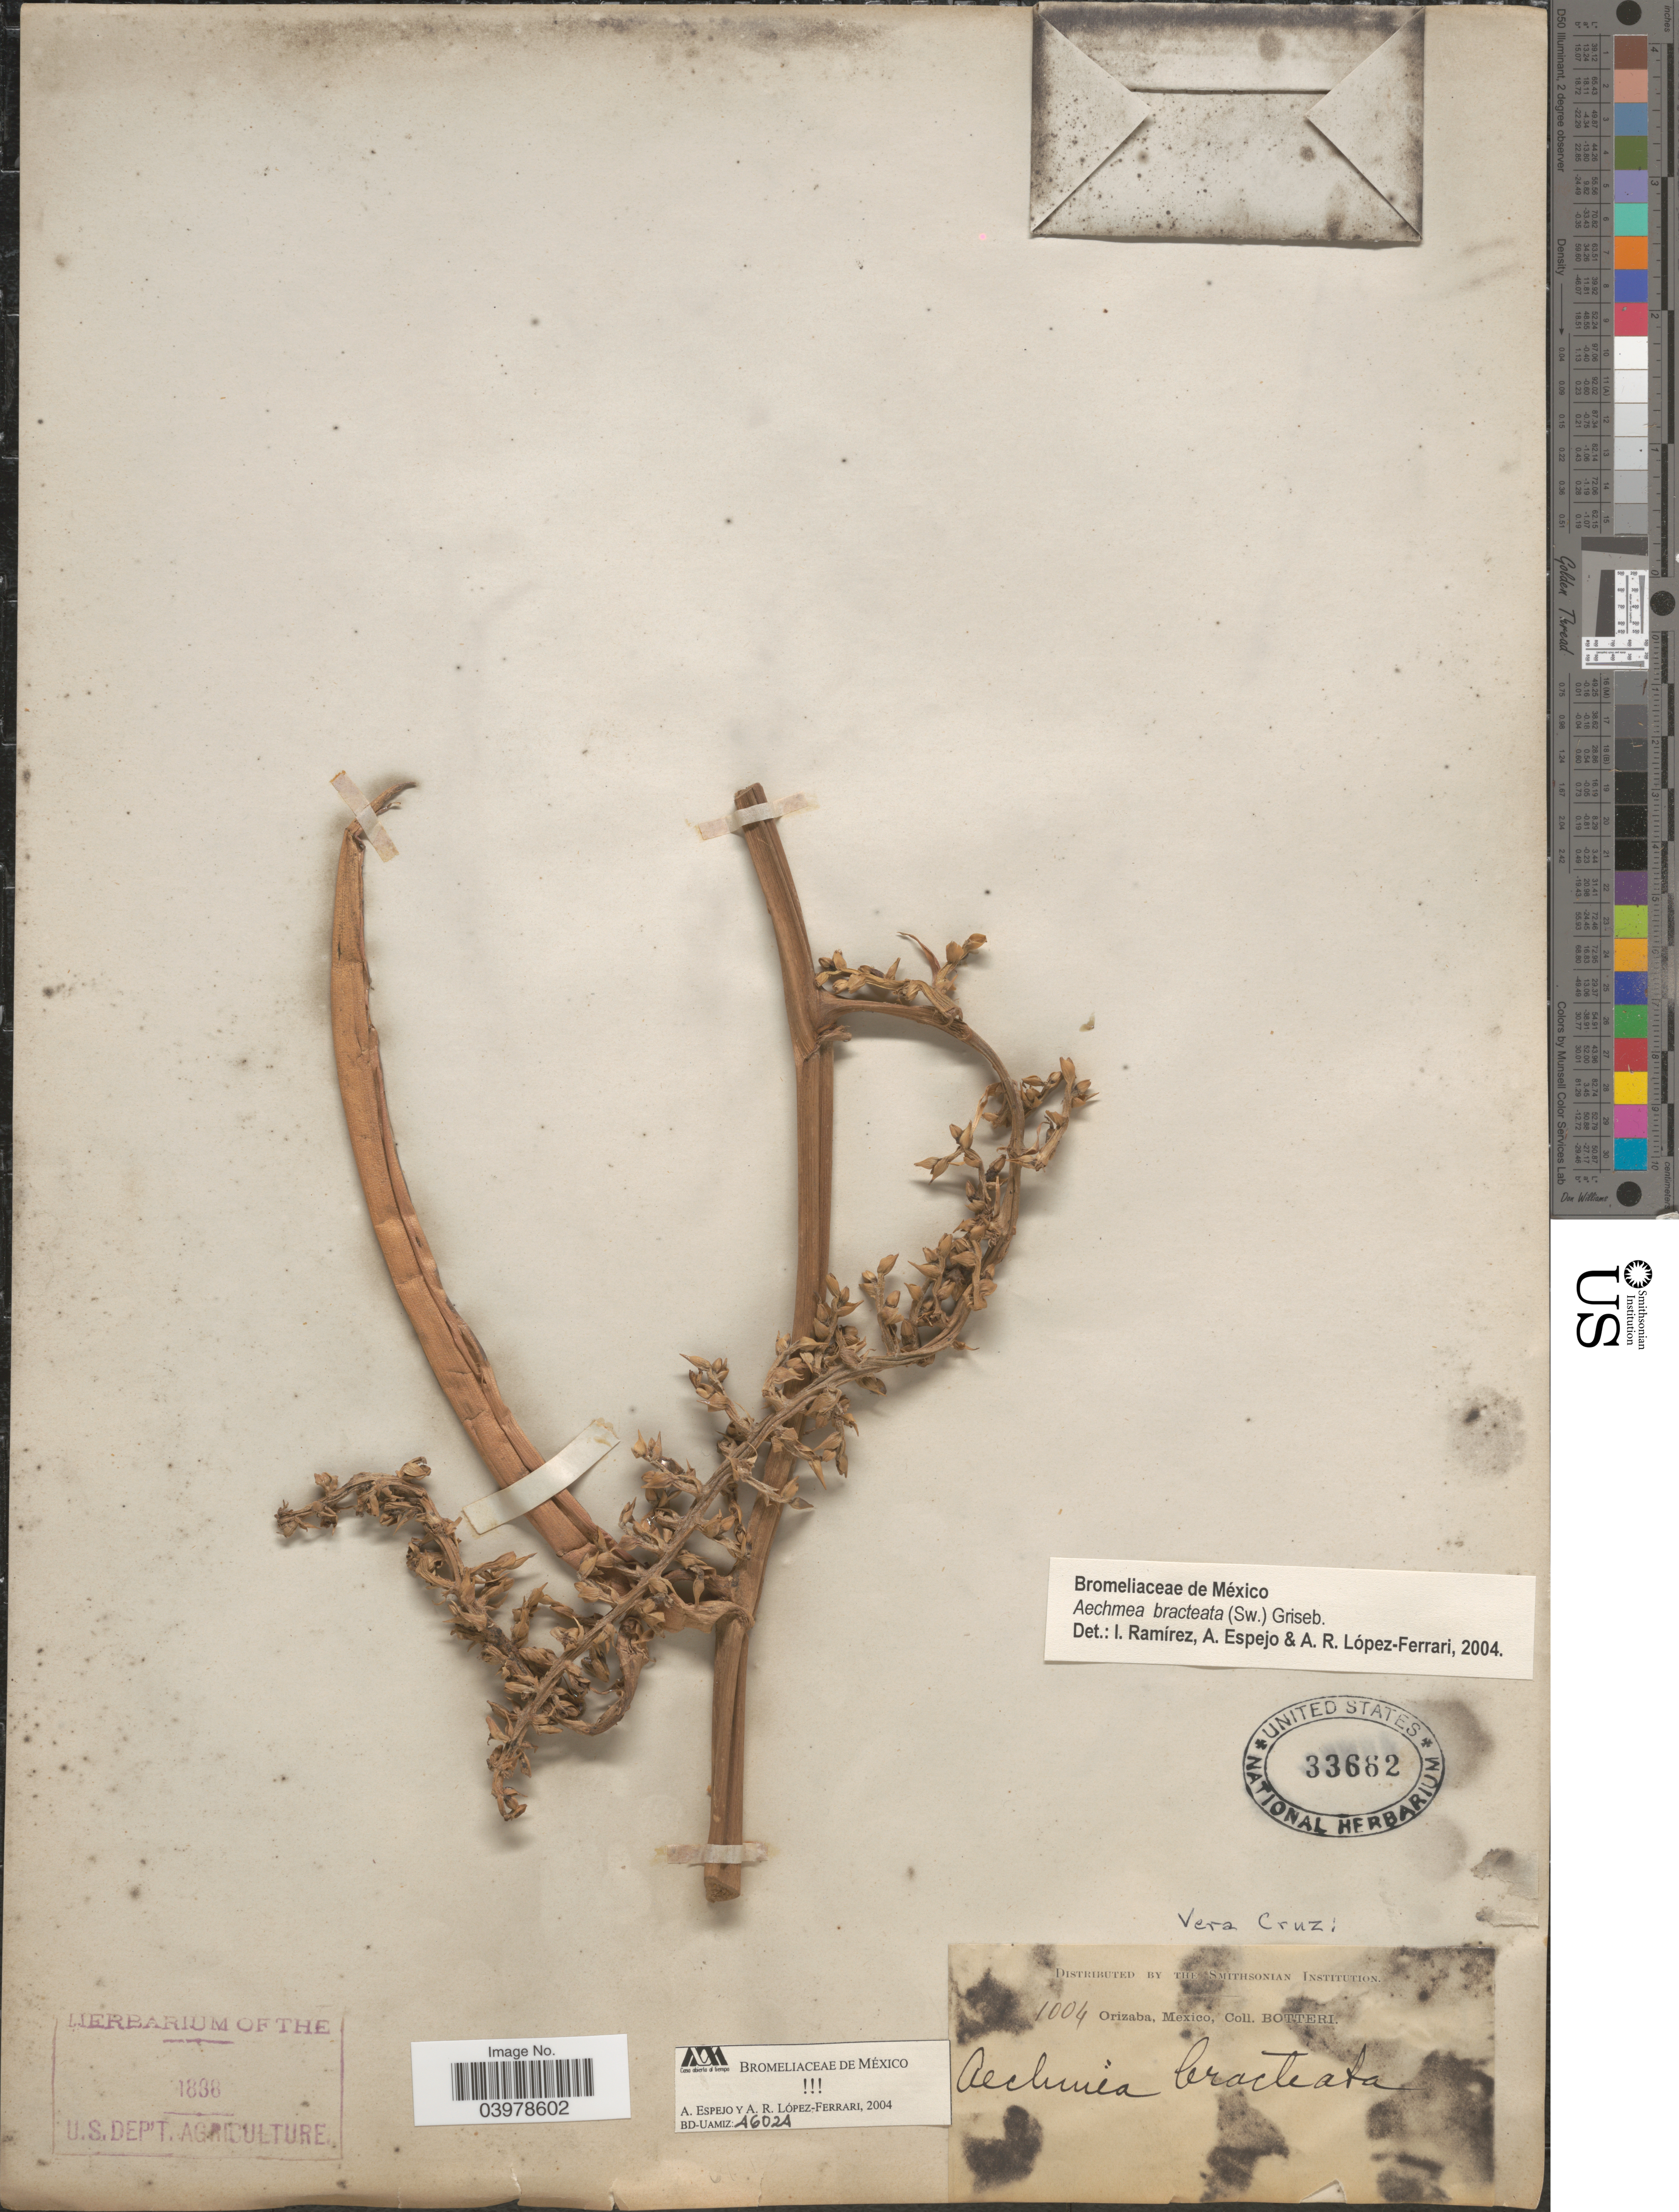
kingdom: Plantae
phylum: Tracheophyta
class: Liliopsida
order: Poales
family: Bromeliaceae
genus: Aechmea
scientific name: Aechmea bracteata var. bracteata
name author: (Sw.) Griseb.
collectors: -. Botteri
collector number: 1004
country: Mexico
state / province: Veracruz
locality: Vera Cruz: Orizaba.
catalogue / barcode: US 33662